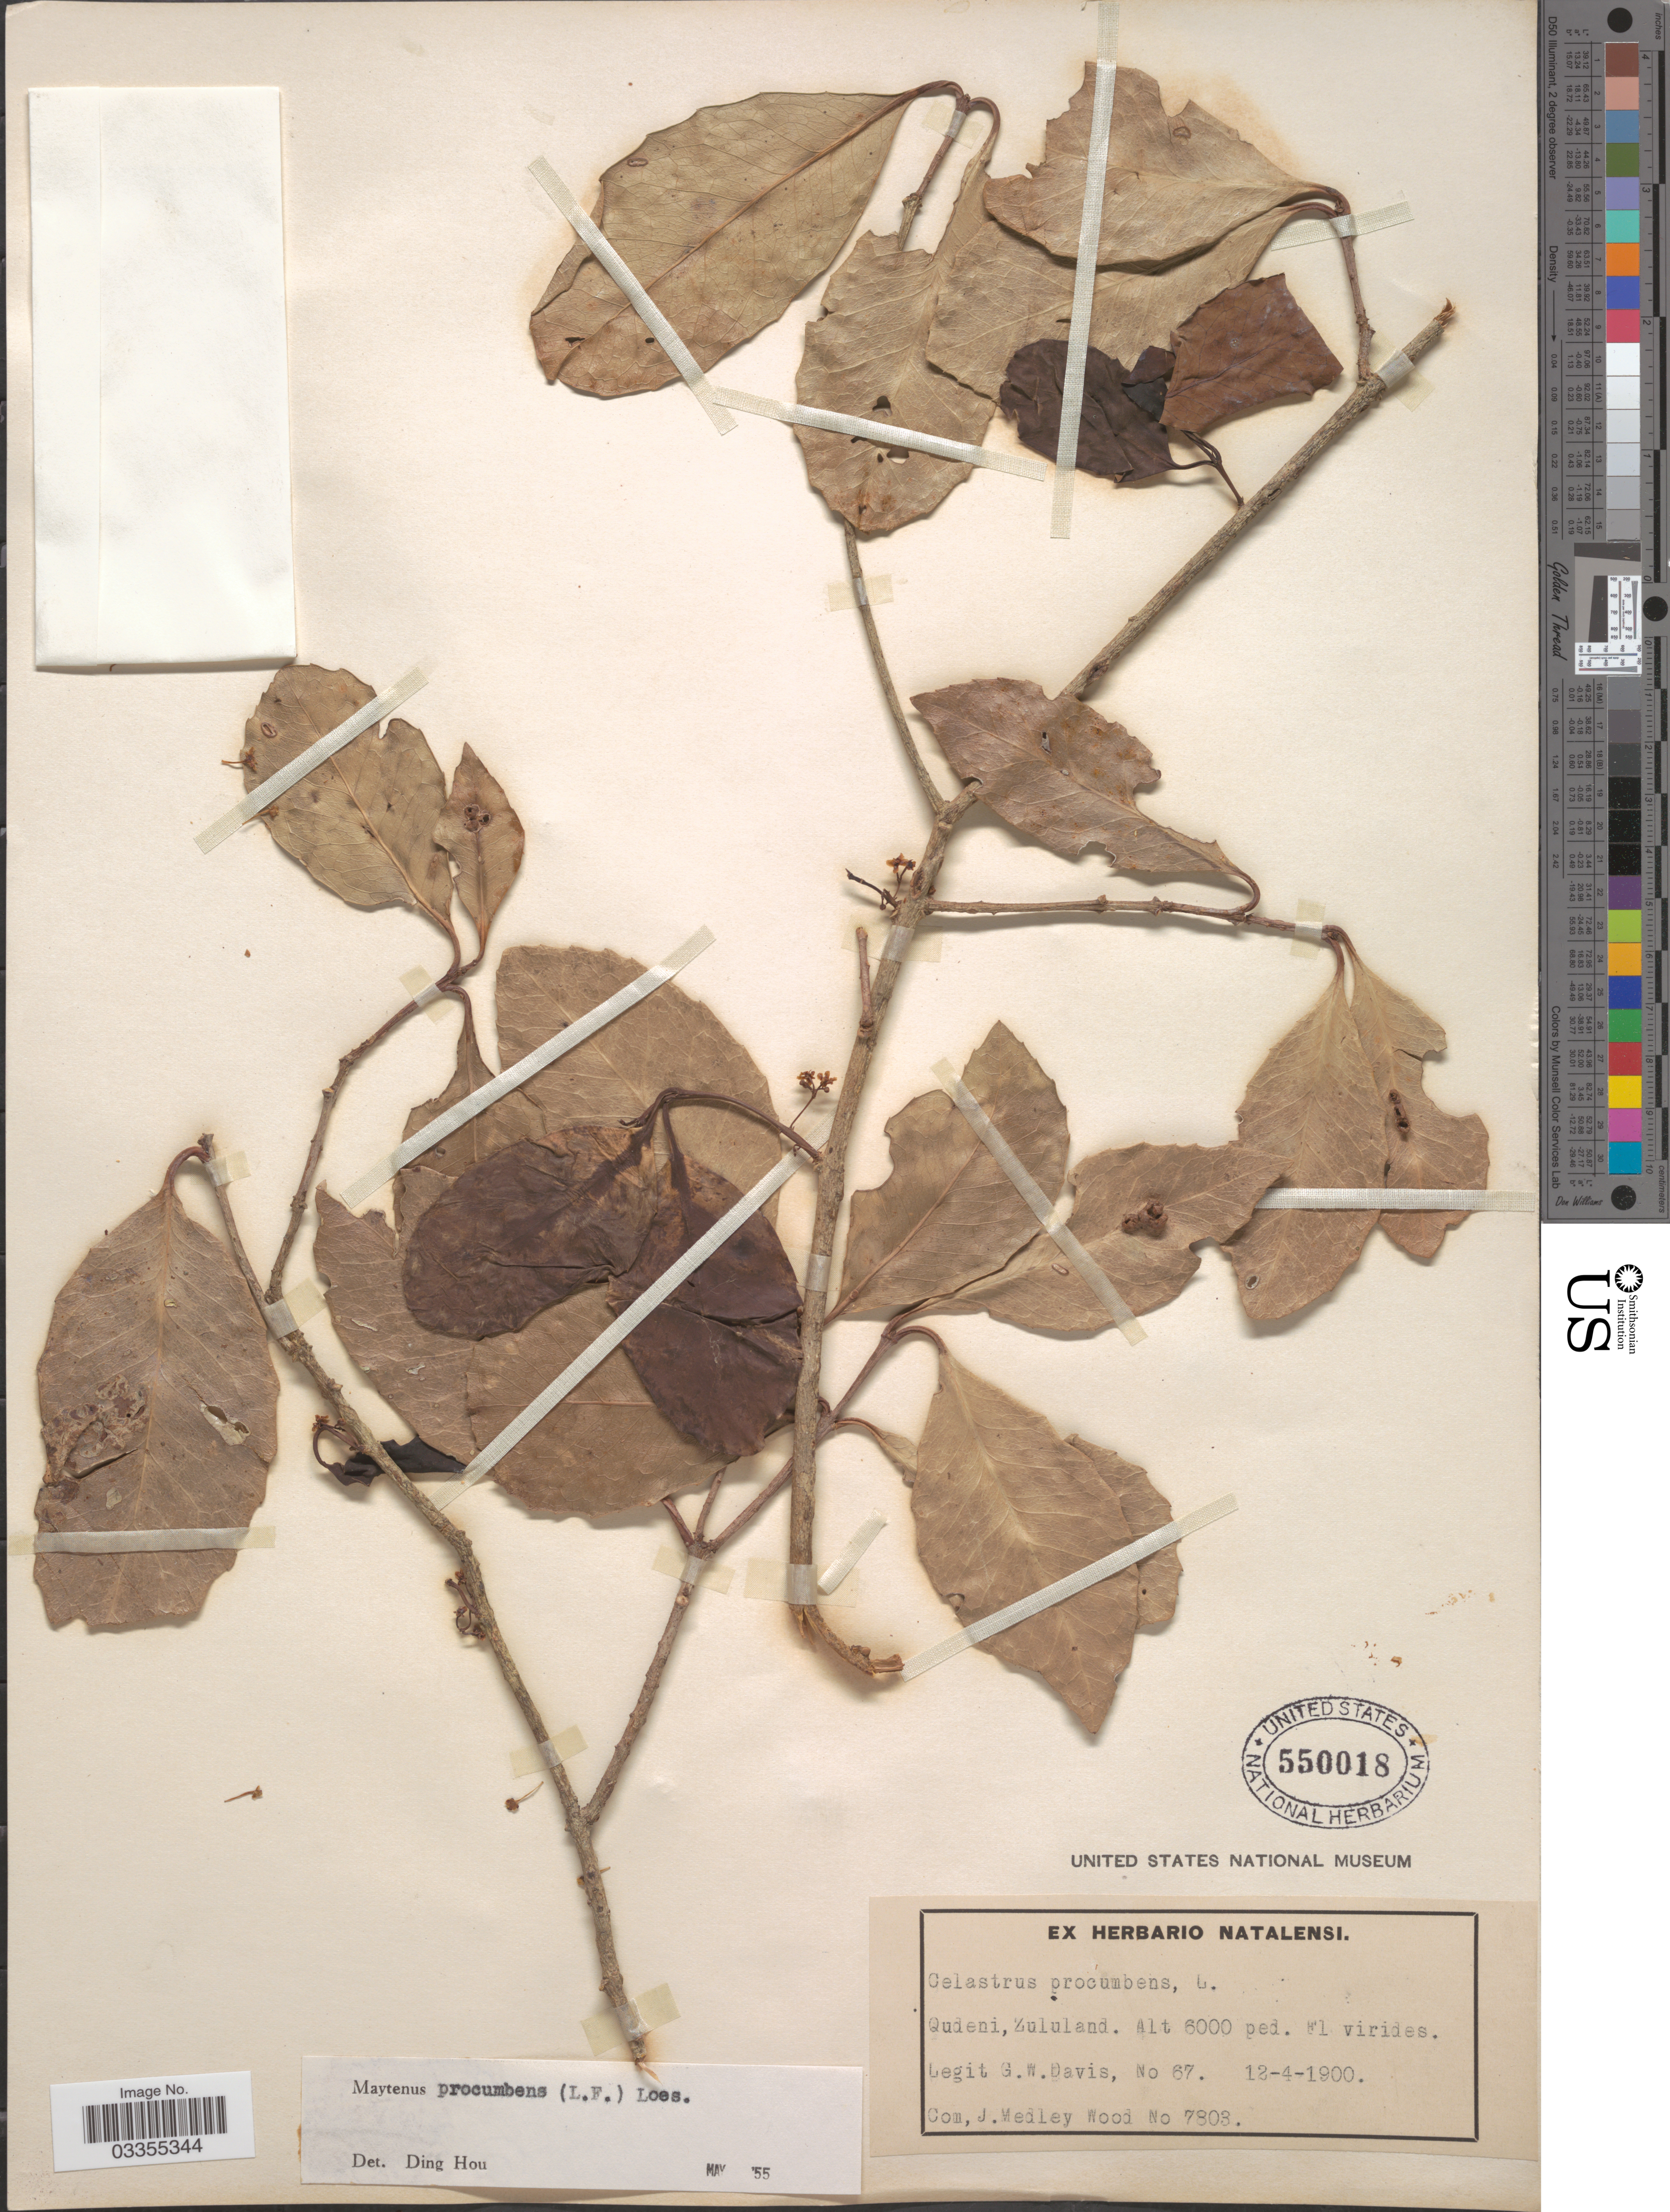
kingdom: Plantae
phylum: Tracheophyta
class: Magnoliopsida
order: Celastrales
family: Celastraceae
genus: Maytenus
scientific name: Maytenus procumbens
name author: (L. f.) Loes.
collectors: G. W. Davis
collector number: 67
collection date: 1900-04-12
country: South Africa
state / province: KwaZulu-Natal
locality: Qudeni, Zululand.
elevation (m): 1829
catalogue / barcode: US 550018